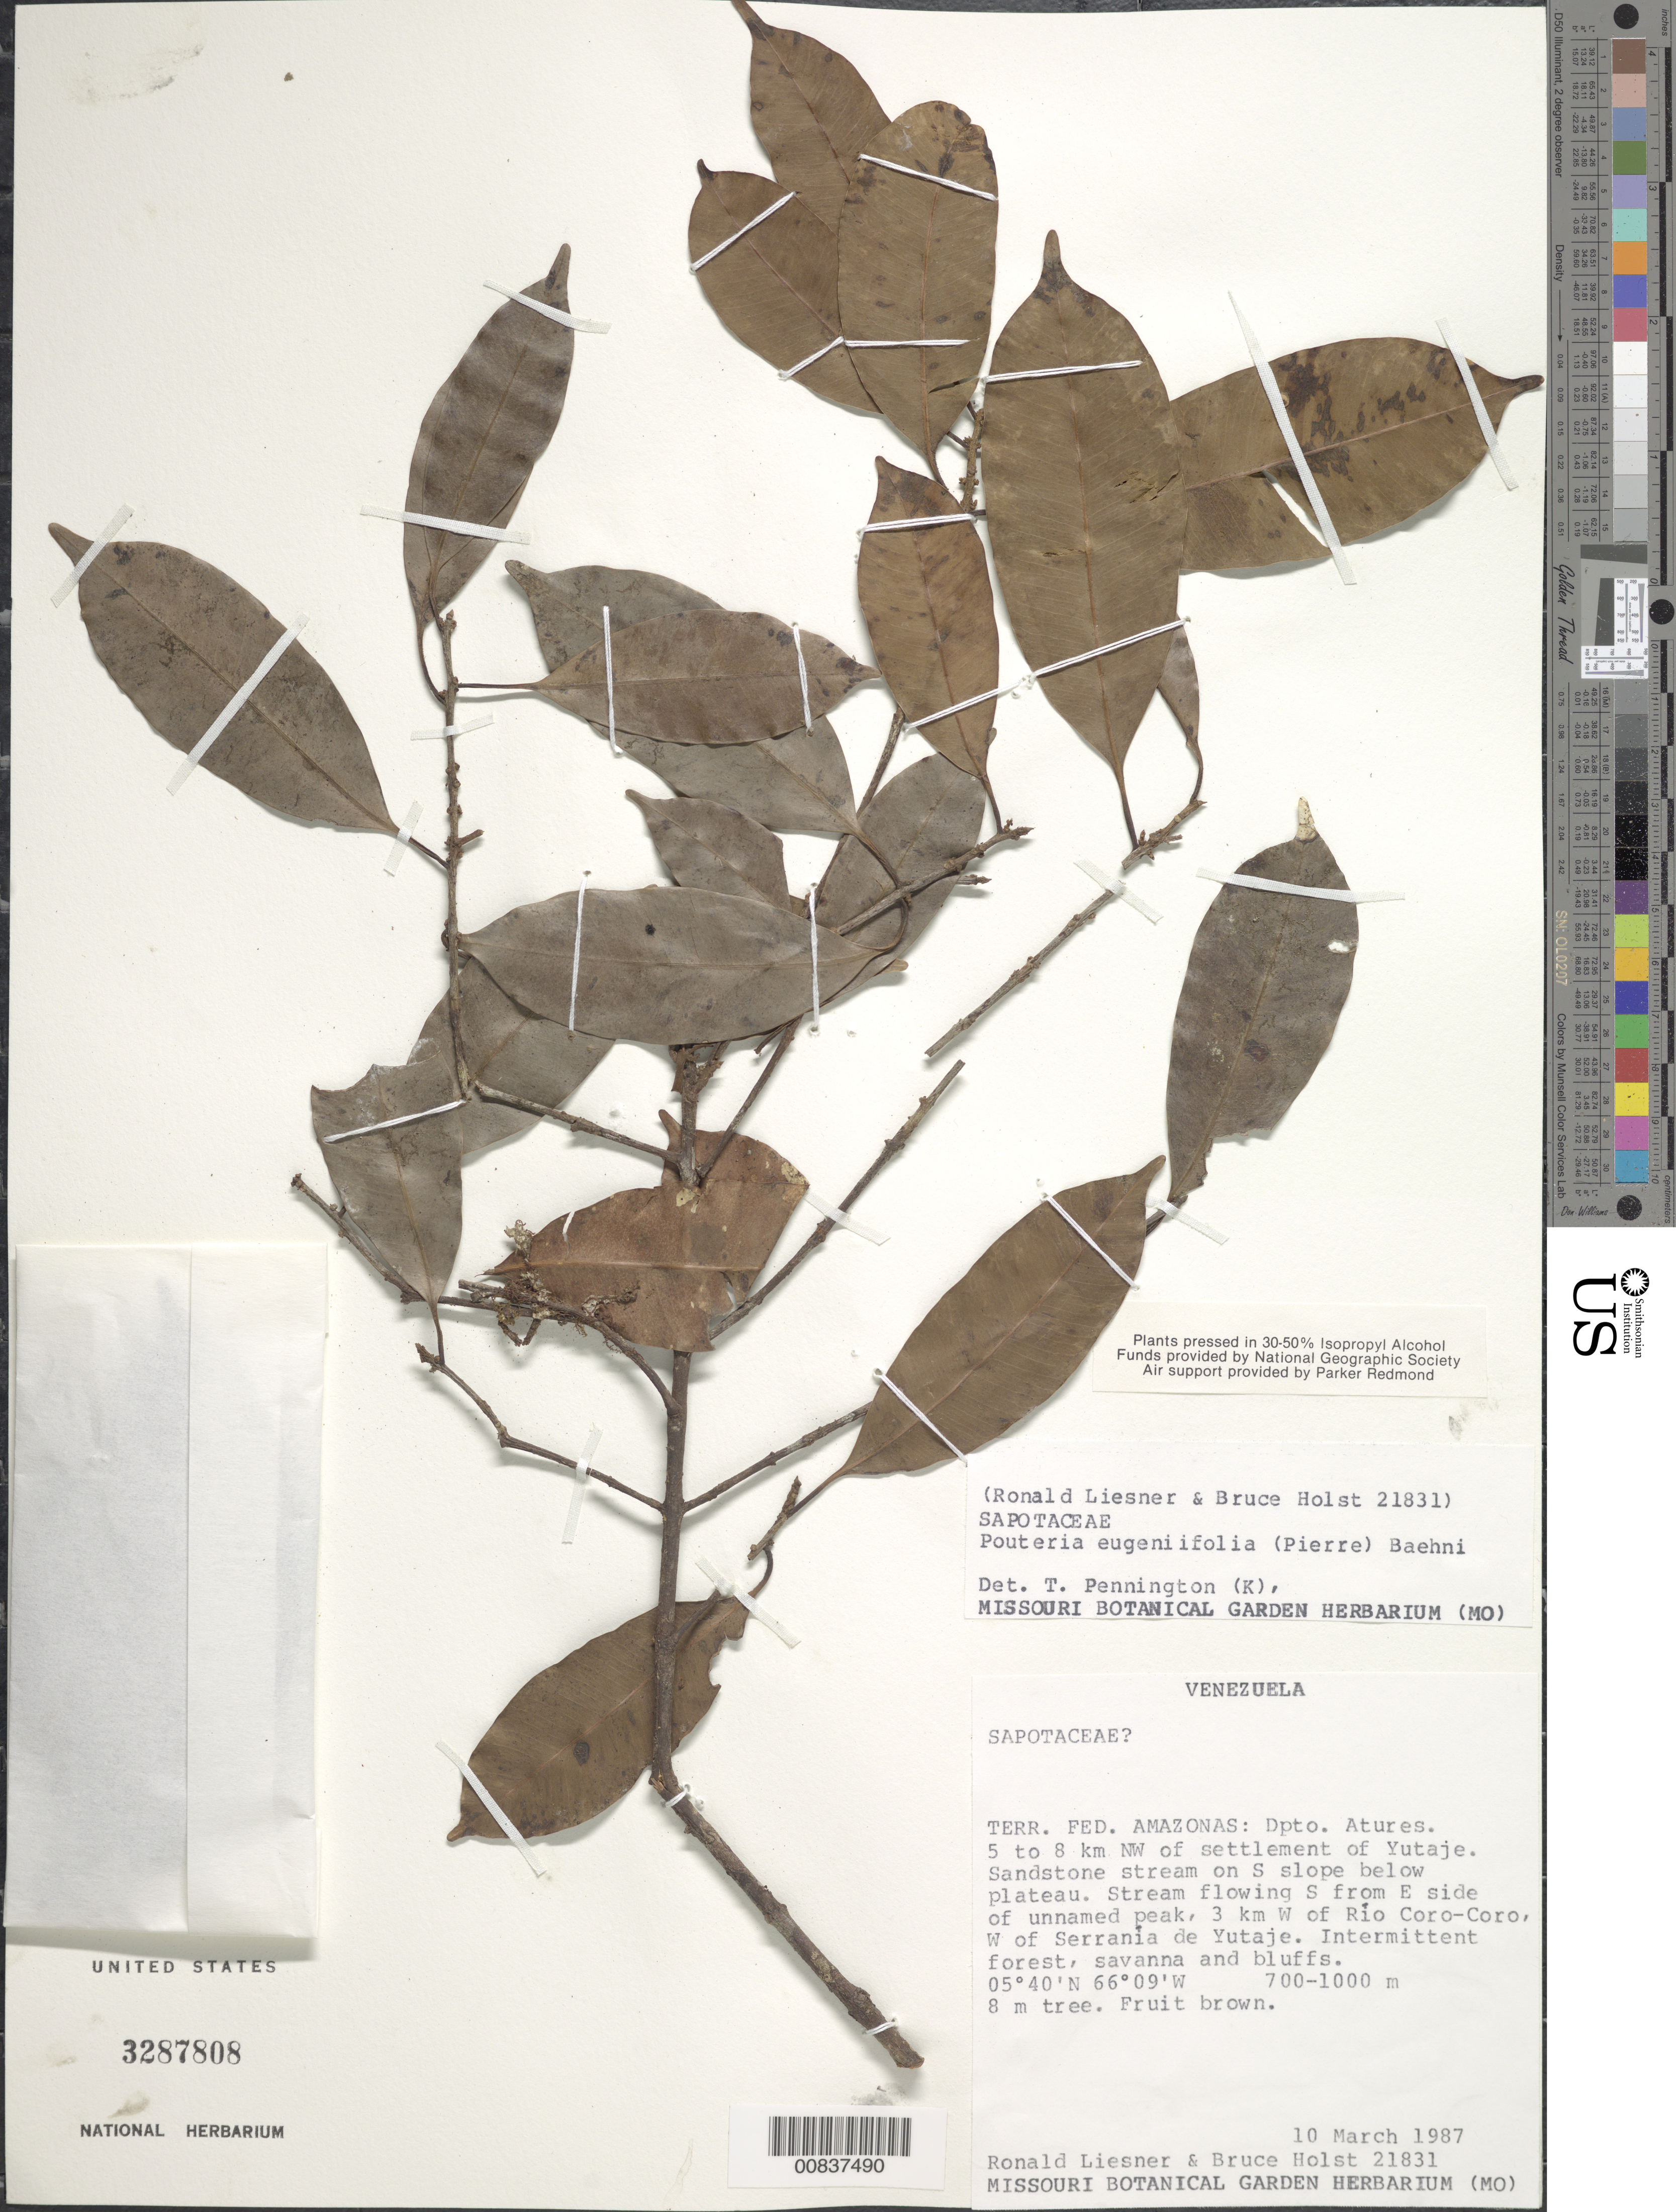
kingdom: Plantae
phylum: Tracheophyta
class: Magnoliopsida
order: Ericales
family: Sapotaceae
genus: Pouteria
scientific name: Pouteria eugeniifolia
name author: (Pierre) Baehni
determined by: Pennington, T. D., (K)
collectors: R. L. Liesner & B. Holst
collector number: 21831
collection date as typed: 10-Mar-87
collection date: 1987-03-10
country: Venezuela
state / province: Amazonas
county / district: Atures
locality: Yutajé, 5-8 km NW of settlement, on S slope below plateau; stream flowing S from E side of unnamed peak, 3 km W of Río Coro-Coro, W of Serrania de Yutajé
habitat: Sandstone stream; intermittent forest, savanna, and bluffs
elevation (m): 700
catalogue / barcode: US 3287808